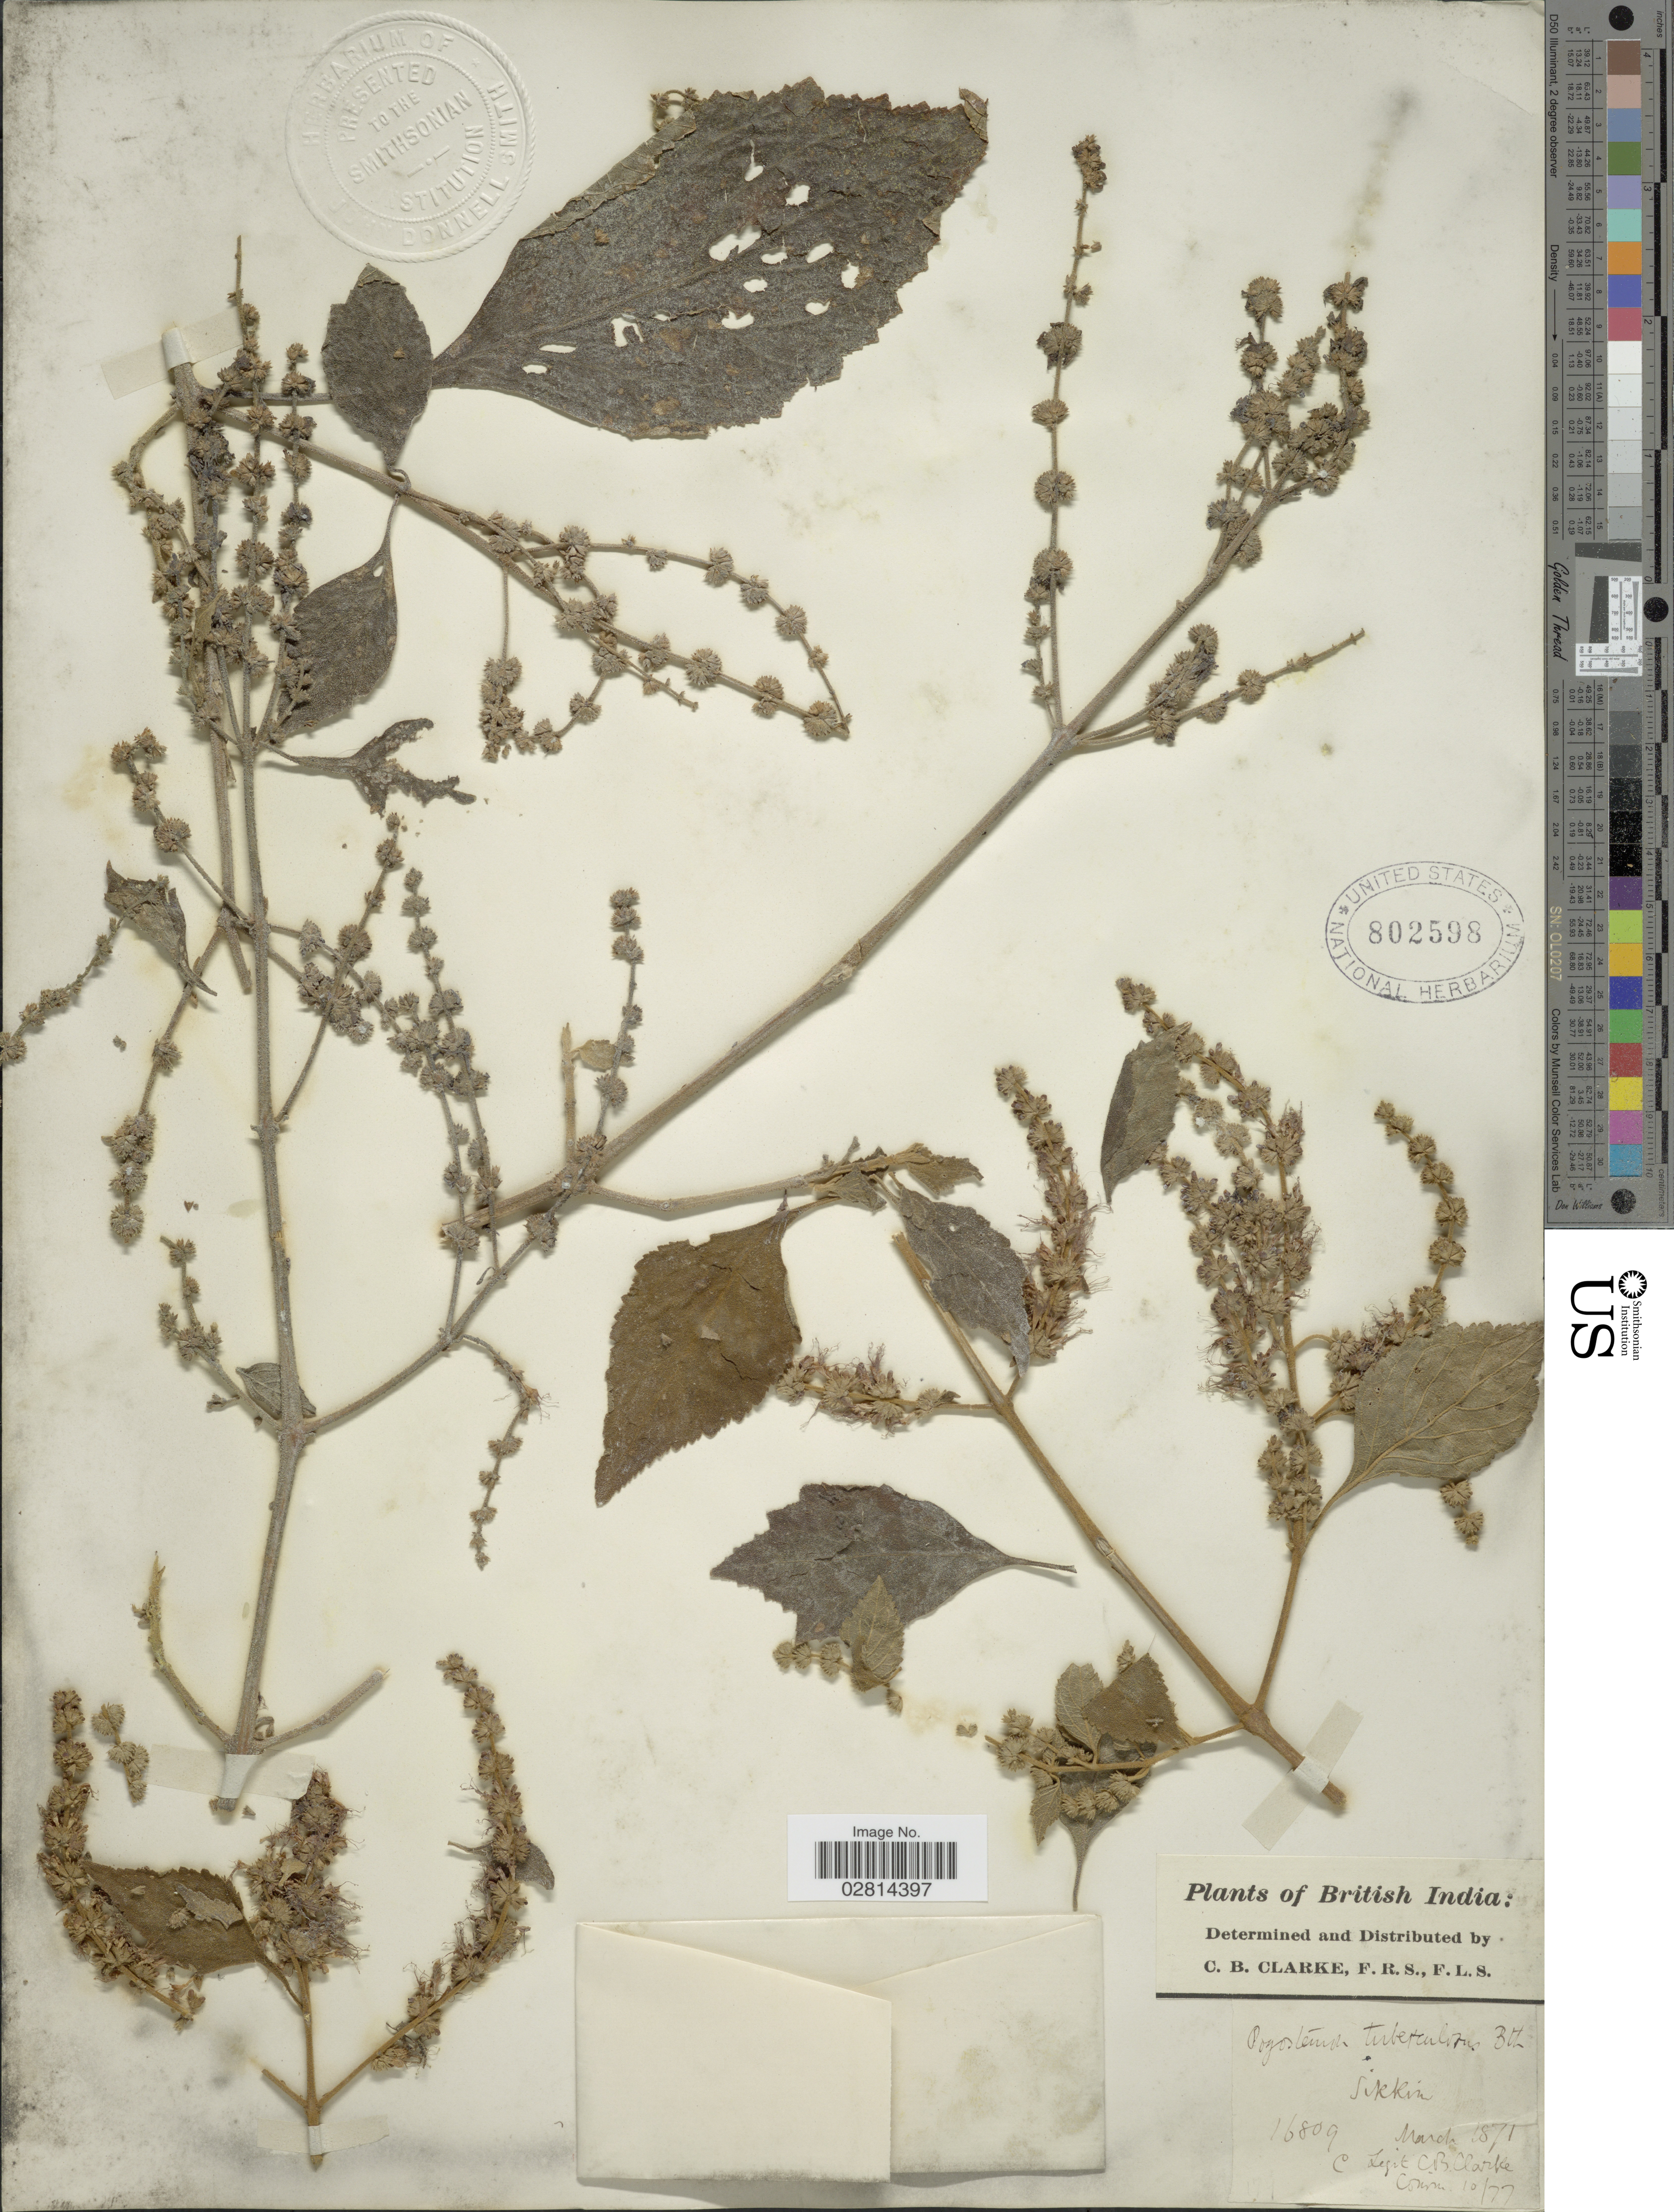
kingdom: Plantae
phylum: Tracheophyta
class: Magnoliopsida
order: Lamiales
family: Lamiaceae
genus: Pogostemon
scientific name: Pogostemon tuberculosus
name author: Benth.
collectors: C. B. Clarke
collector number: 16809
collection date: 1871-03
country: India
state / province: Sikkim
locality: British India. Sikkim. British India.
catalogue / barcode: US 802598